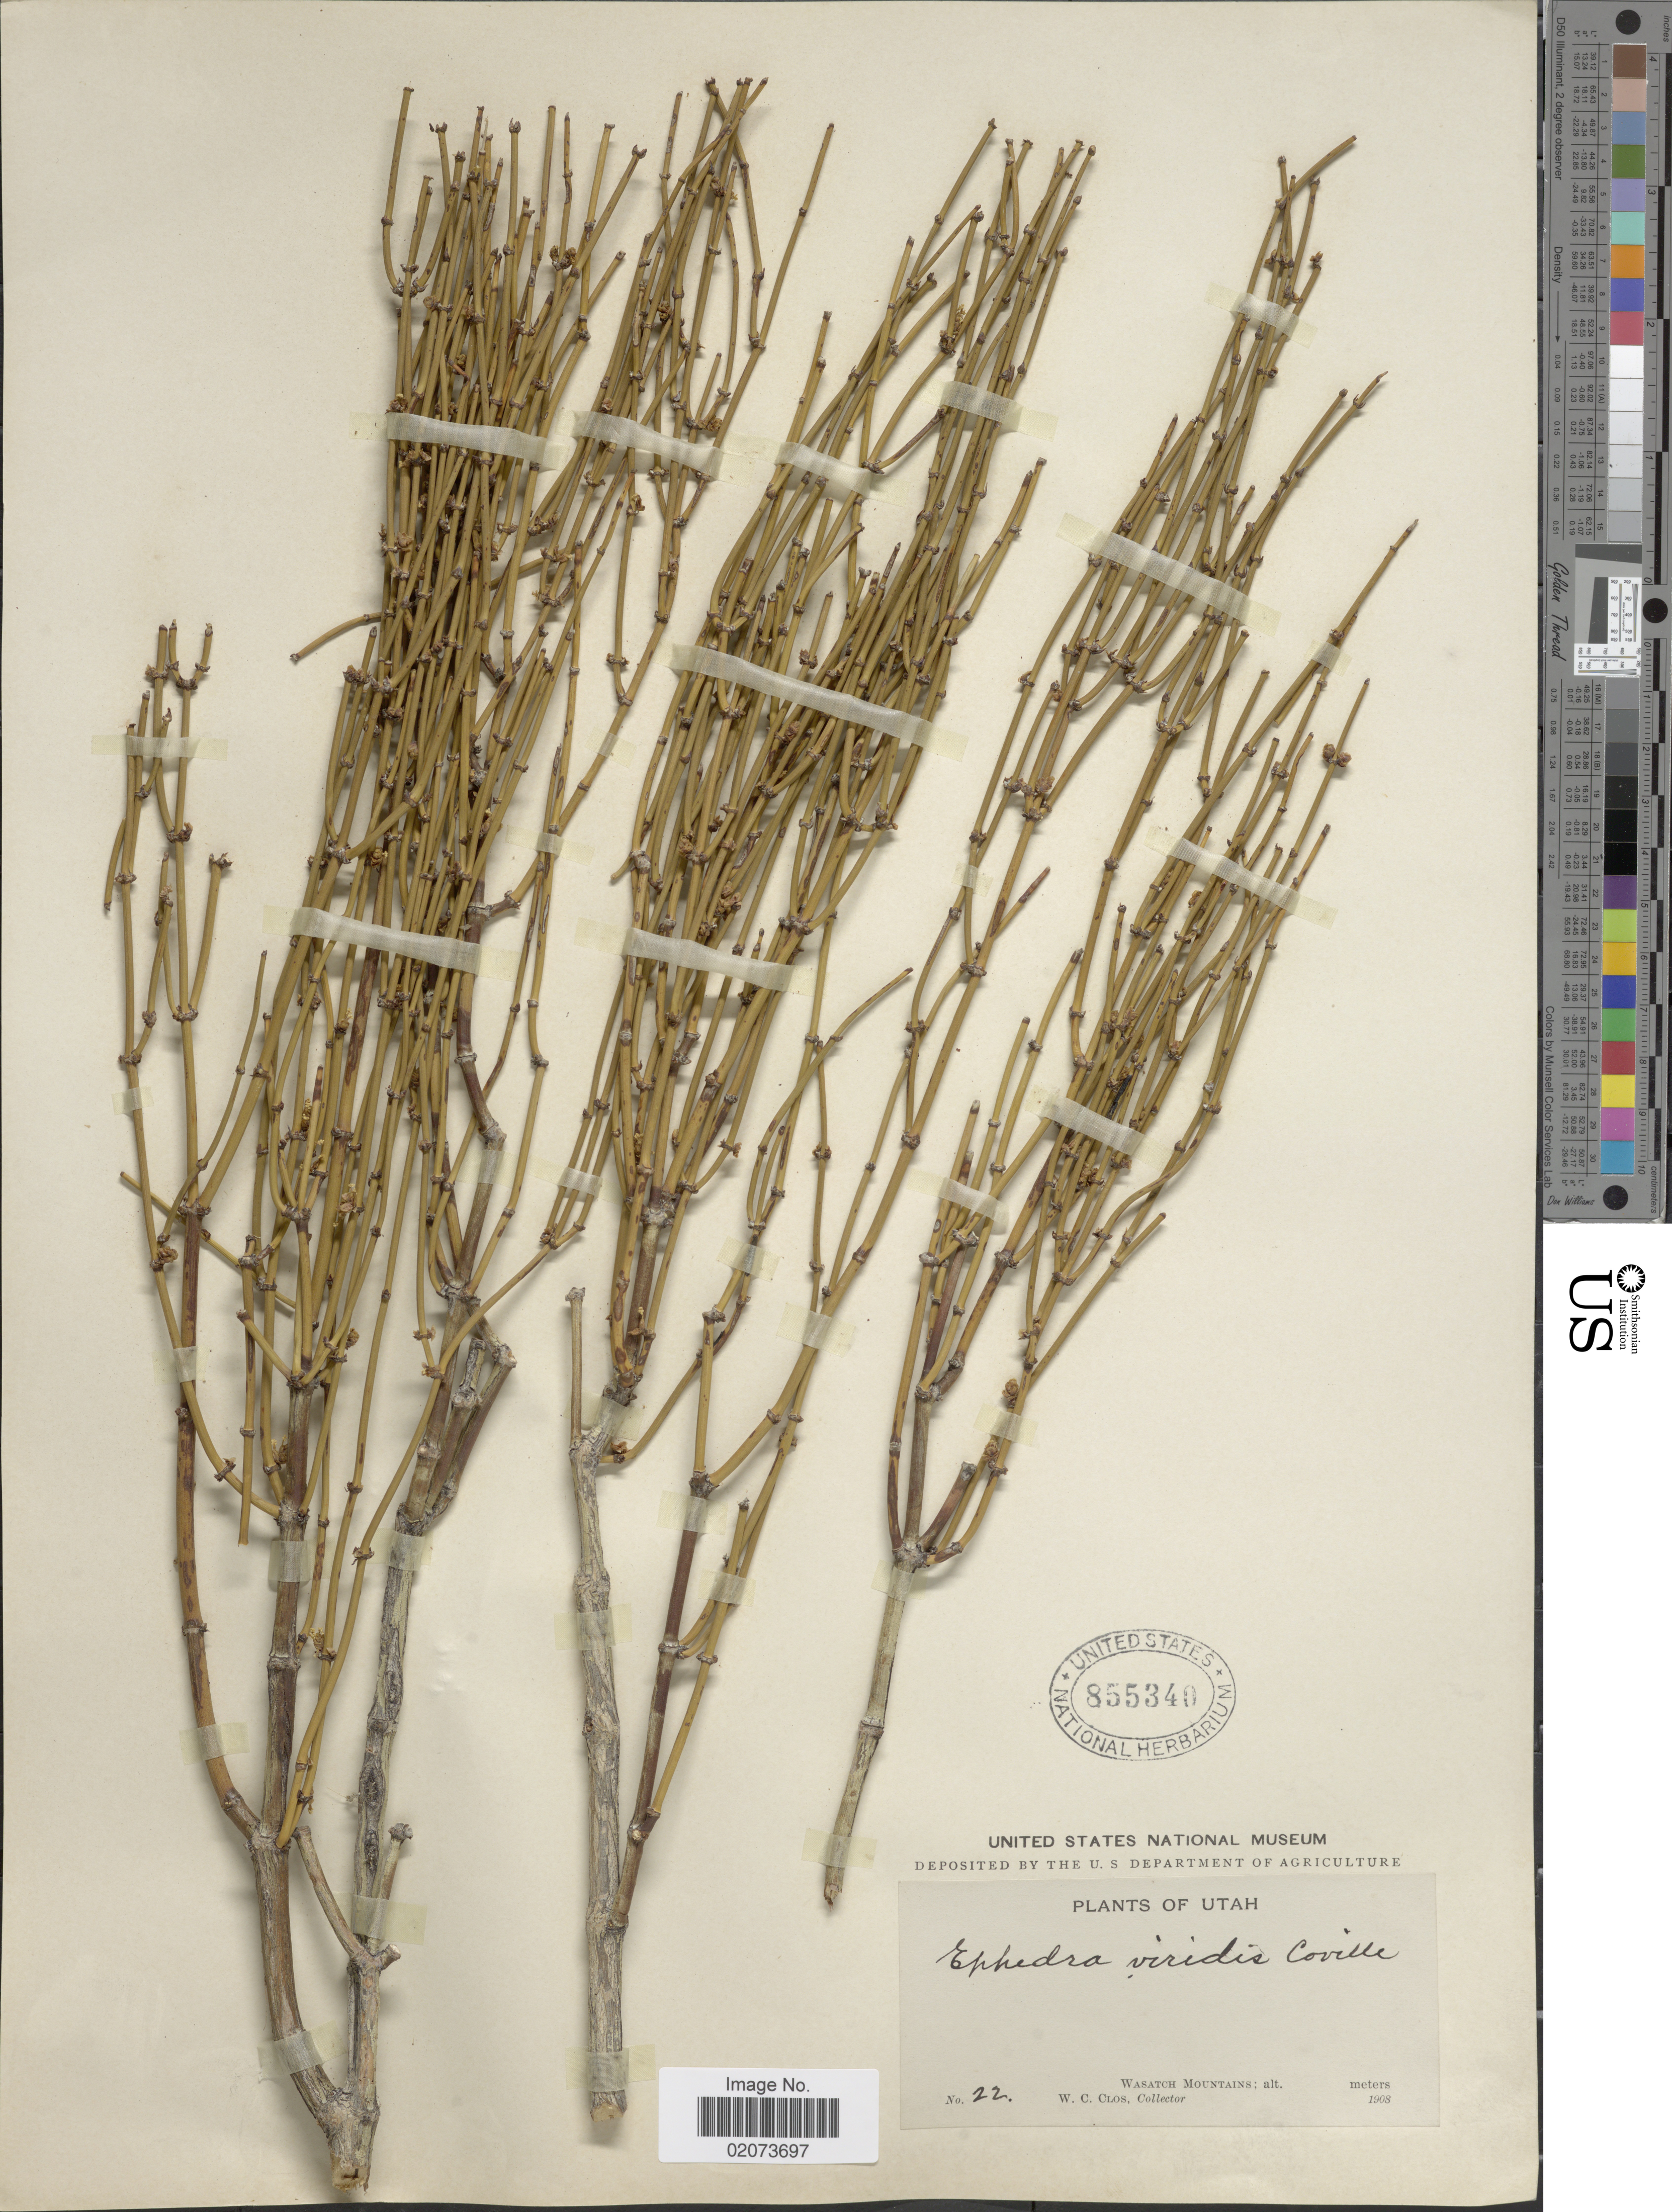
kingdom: Plantae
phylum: Tracheophyta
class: Gnetopsida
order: Ephedrales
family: Ephedraceae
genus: Ephedra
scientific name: Ephedra viridis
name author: Coville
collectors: W. C. Clos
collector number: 22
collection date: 1908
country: United States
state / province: Utah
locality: Wasatch Mountains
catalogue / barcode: US 855340